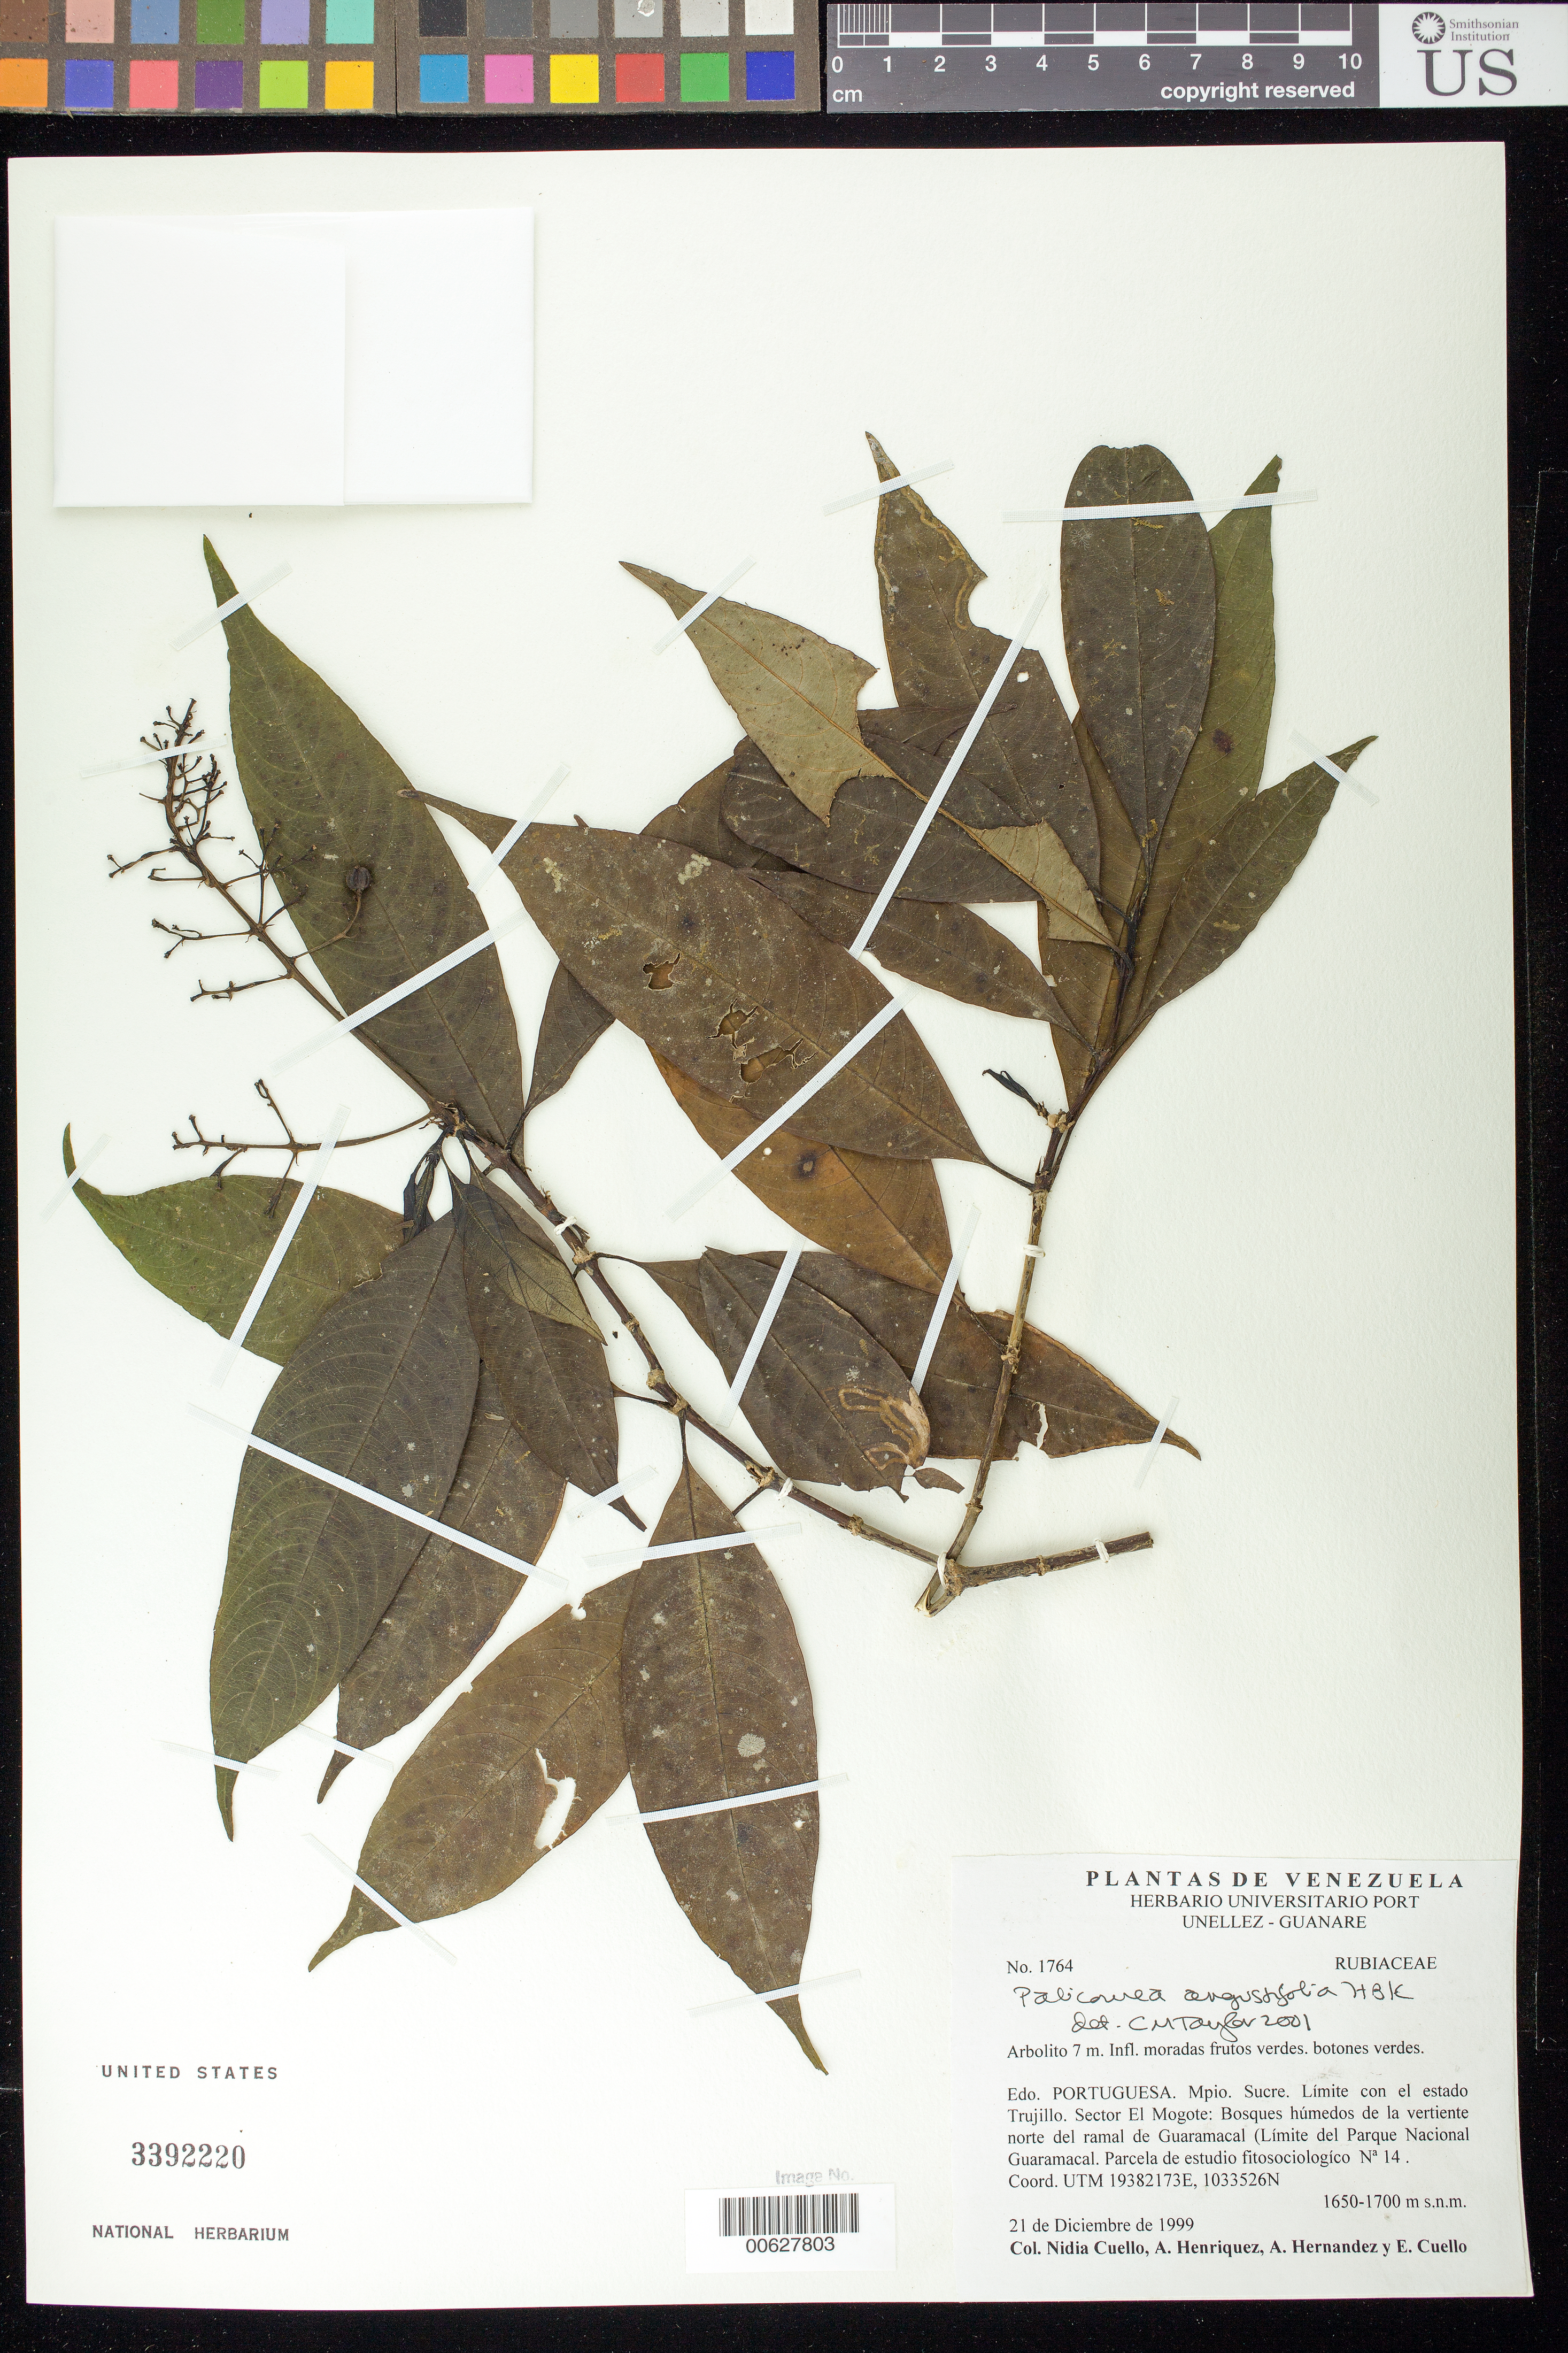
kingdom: Plantae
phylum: Tracheophyta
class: Magnoliopsida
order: Gentianales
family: Rubiaceae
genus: Palicourea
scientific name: Palicourea angustifolia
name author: Kunth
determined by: Taylor, Charlotte M.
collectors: N. L. Cuello, A. Henriquez, A. Hernandez & E. Cuello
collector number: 1764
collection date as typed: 21 Dec 1999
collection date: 1999-12-21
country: Venezuela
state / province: Portuguesa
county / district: Sucre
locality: Sector El Mogote, vertiente N ramal de Guaramacal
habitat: Bosques húmedos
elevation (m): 1650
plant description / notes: MO, PORT, US, VEN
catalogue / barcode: US 3392220